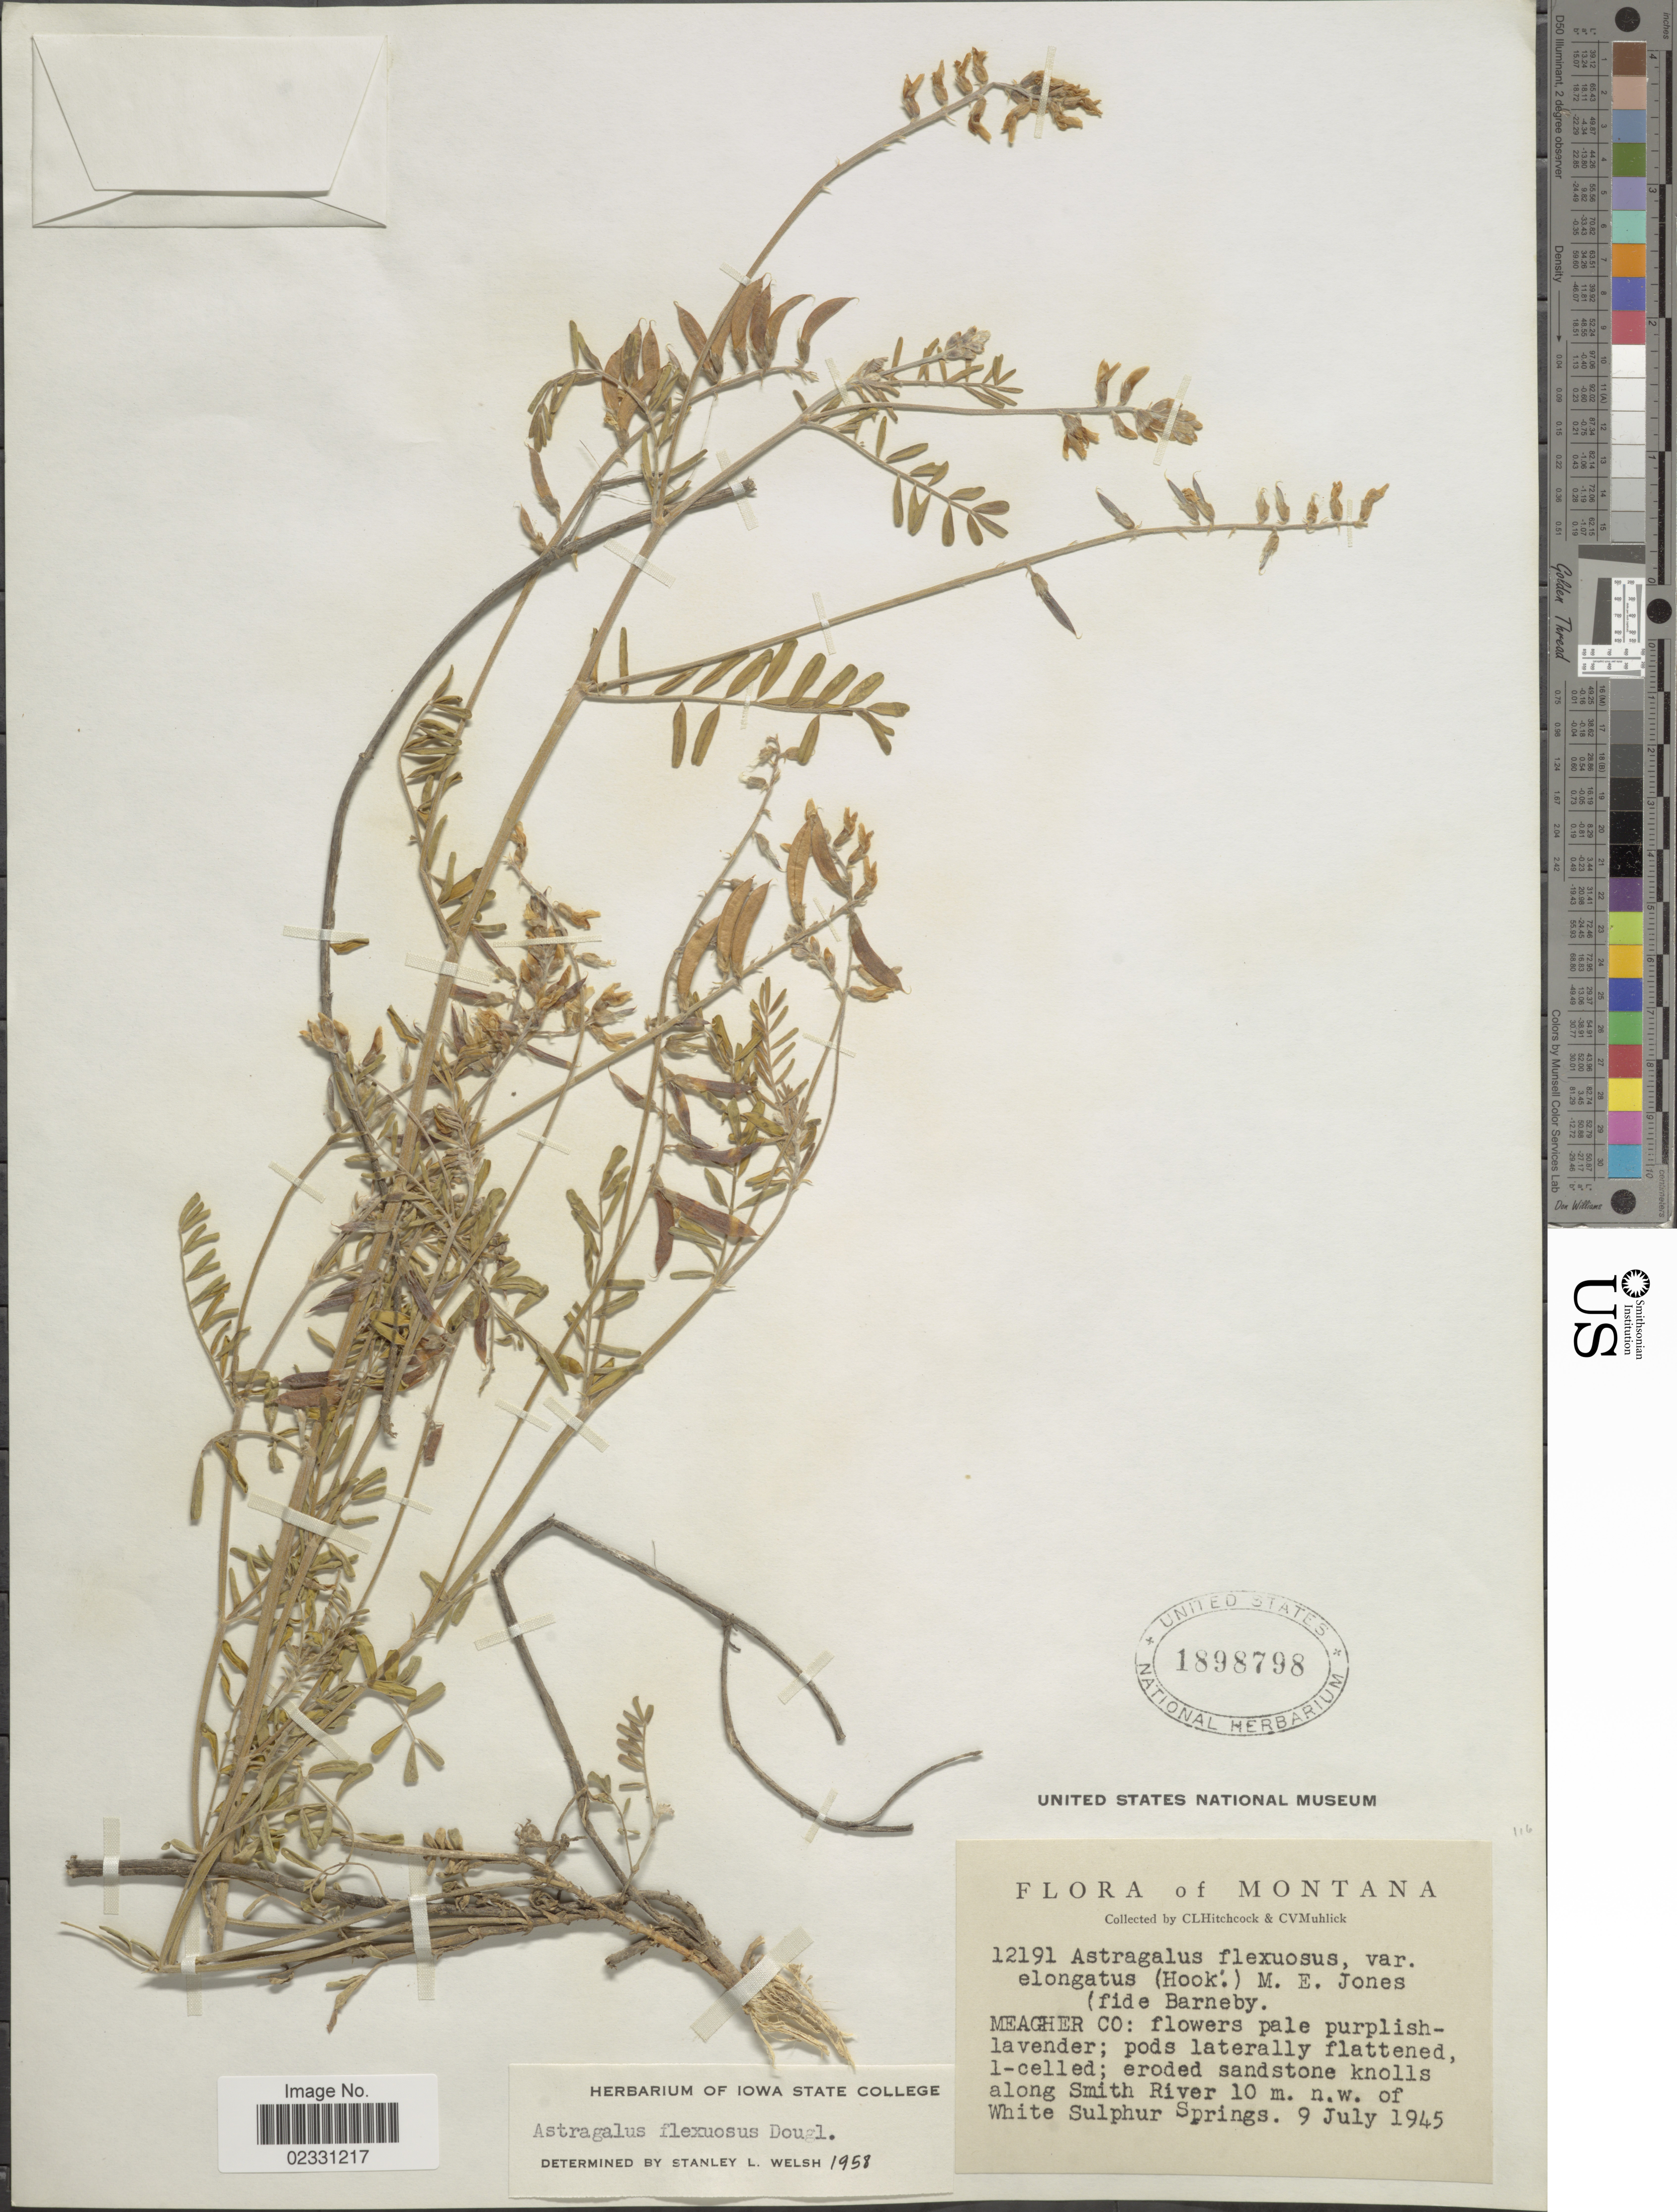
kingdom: Plantae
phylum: Tracheophyta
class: Magnoliopsida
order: Fabales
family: Fabaceae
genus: Astragalus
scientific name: Astragalus flexuosus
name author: (Hook.) Douglas ex G. Don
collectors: C. L. Hitchcock & C. V. Muhlick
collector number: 12191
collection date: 1945-07-09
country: United States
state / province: Montana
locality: Meagher Co: along Smith River 10 m. n.w. of White Sulphur Springs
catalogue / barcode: US 1898798